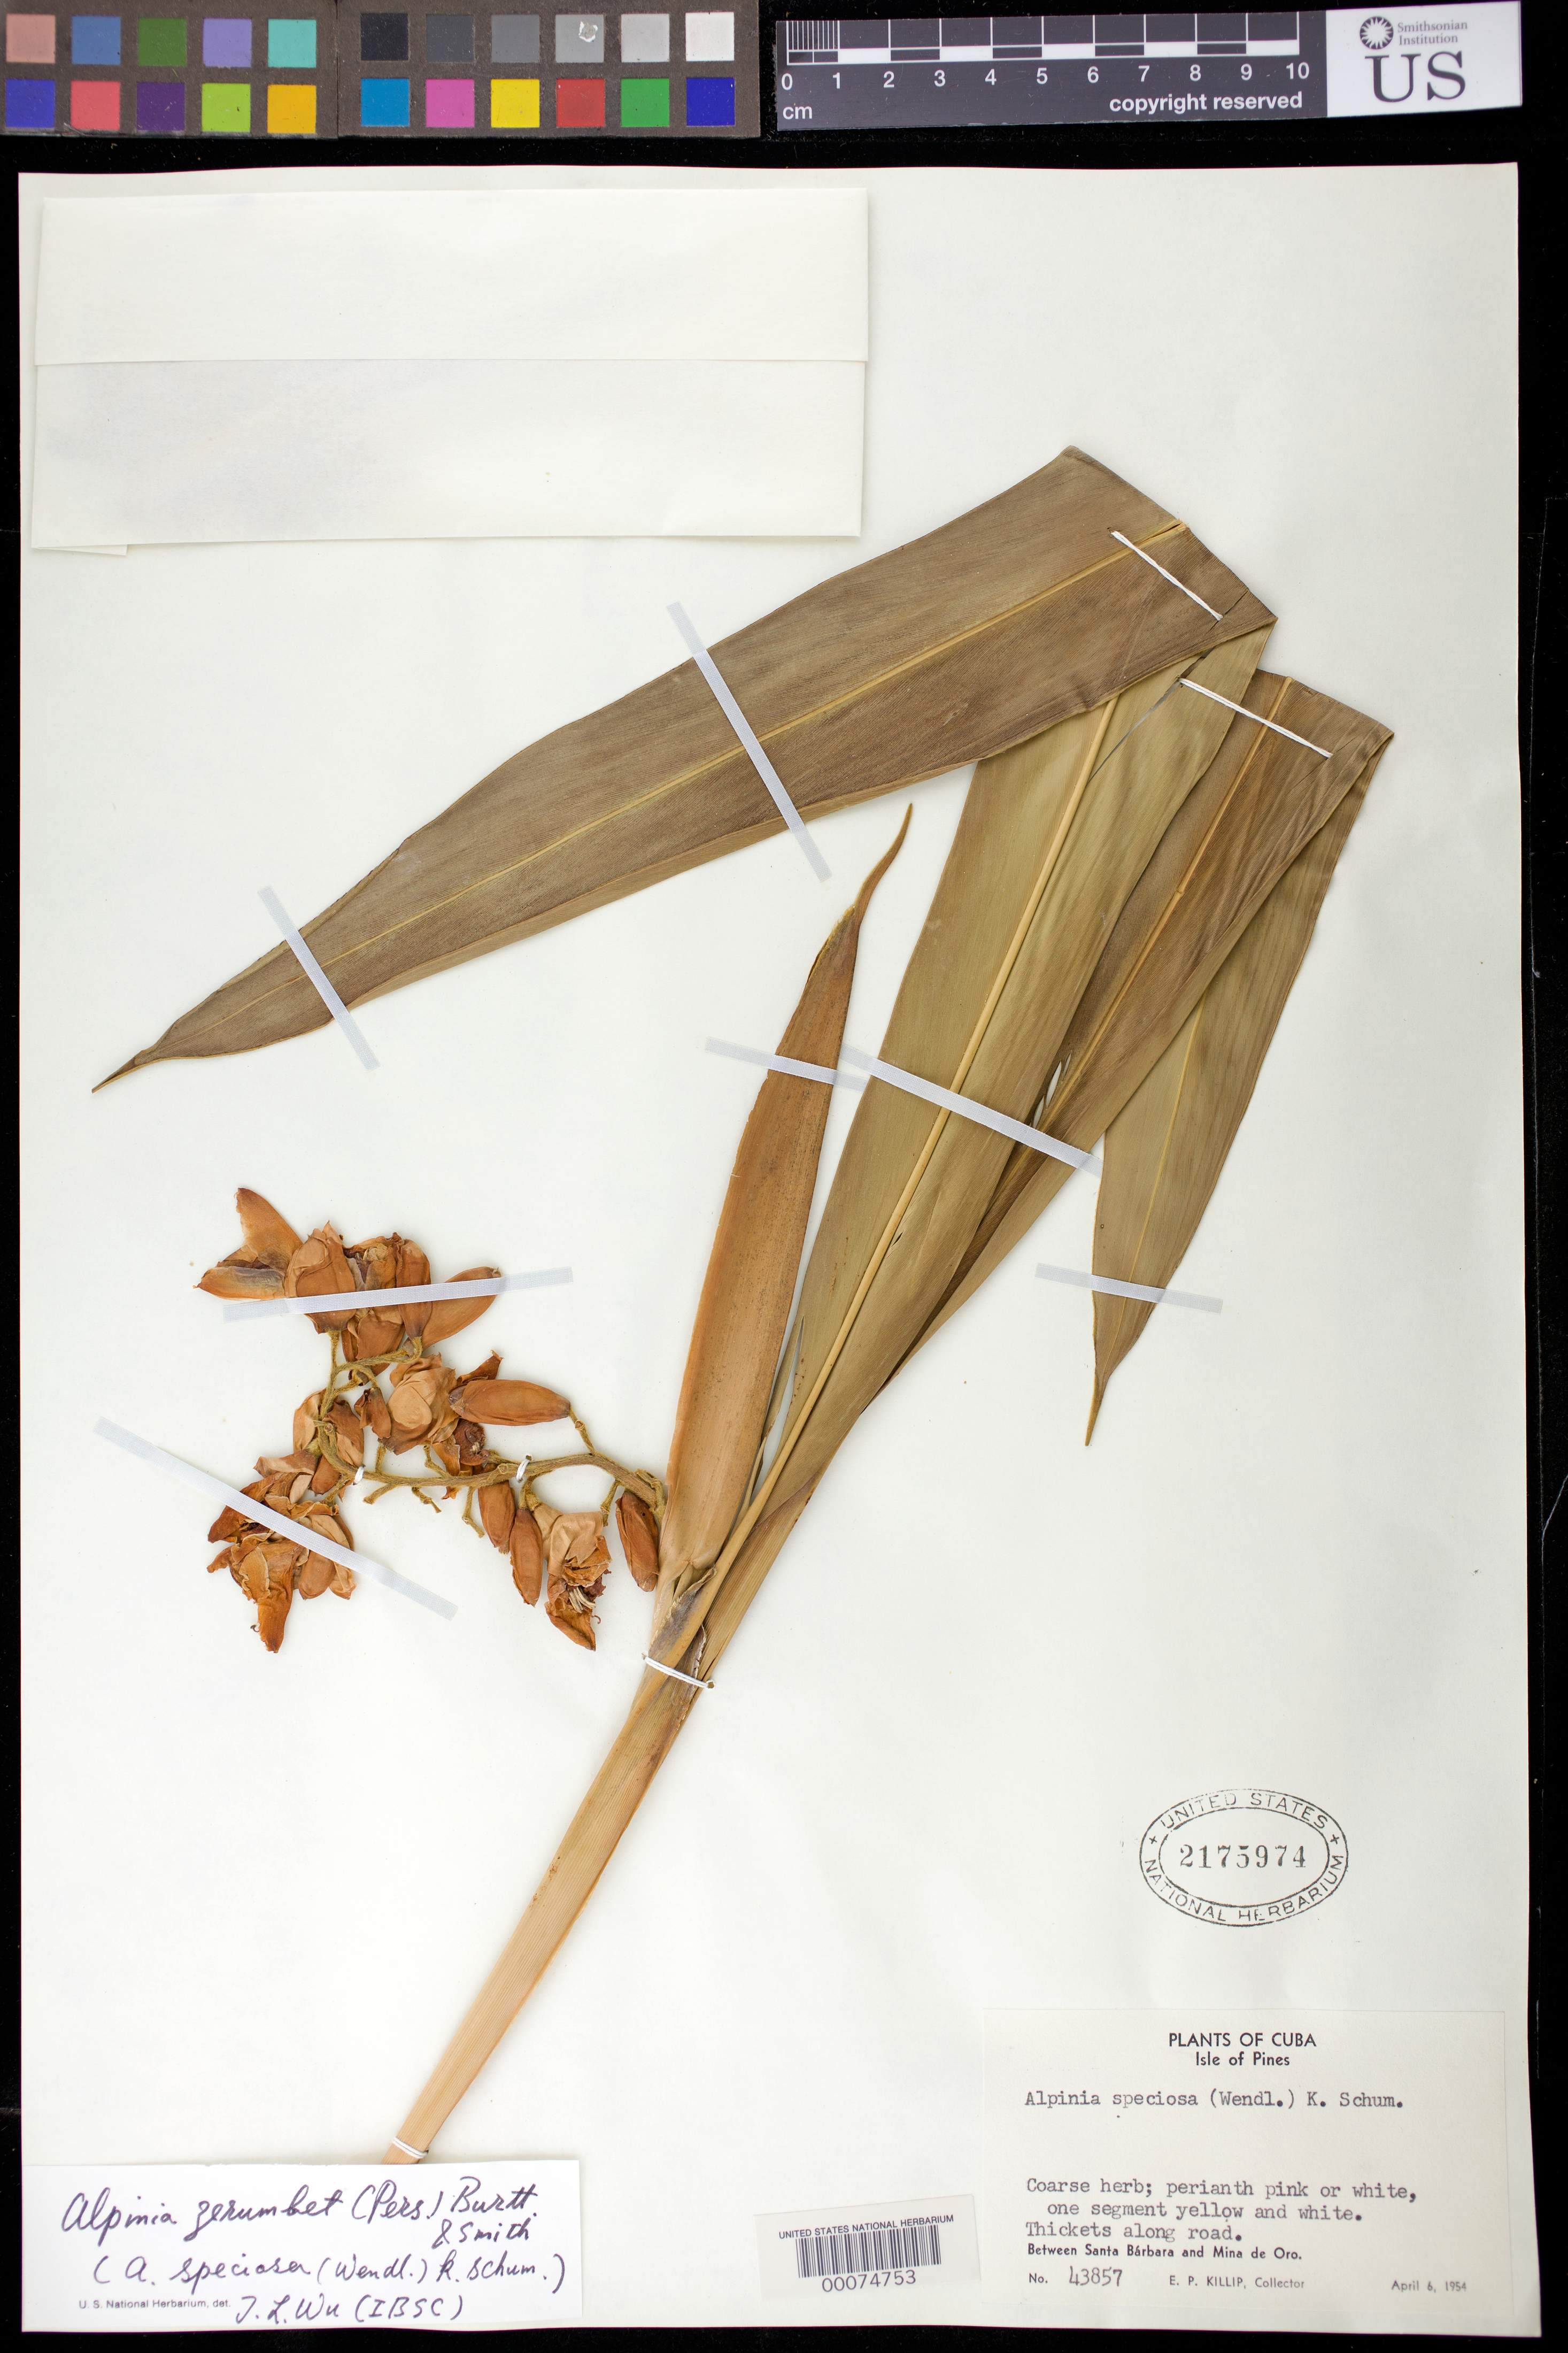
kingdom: Plantae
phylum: Tracheophyta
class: Liliopsida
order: Zingiberales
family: Zingiberaceae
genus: Alpinia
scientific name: Alpinia zerumbet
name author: (Pers.) B.L. Burtt & R.M. Sm.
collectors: E. P. Killip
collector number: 43857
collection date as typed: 06 Apr 1954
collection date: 1954-04-06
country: Cuba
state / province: Isla de La Juventud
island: Isla de La Juventud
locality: Between santa barbara and mina de oro, thickets along road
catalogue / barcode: US 2175974